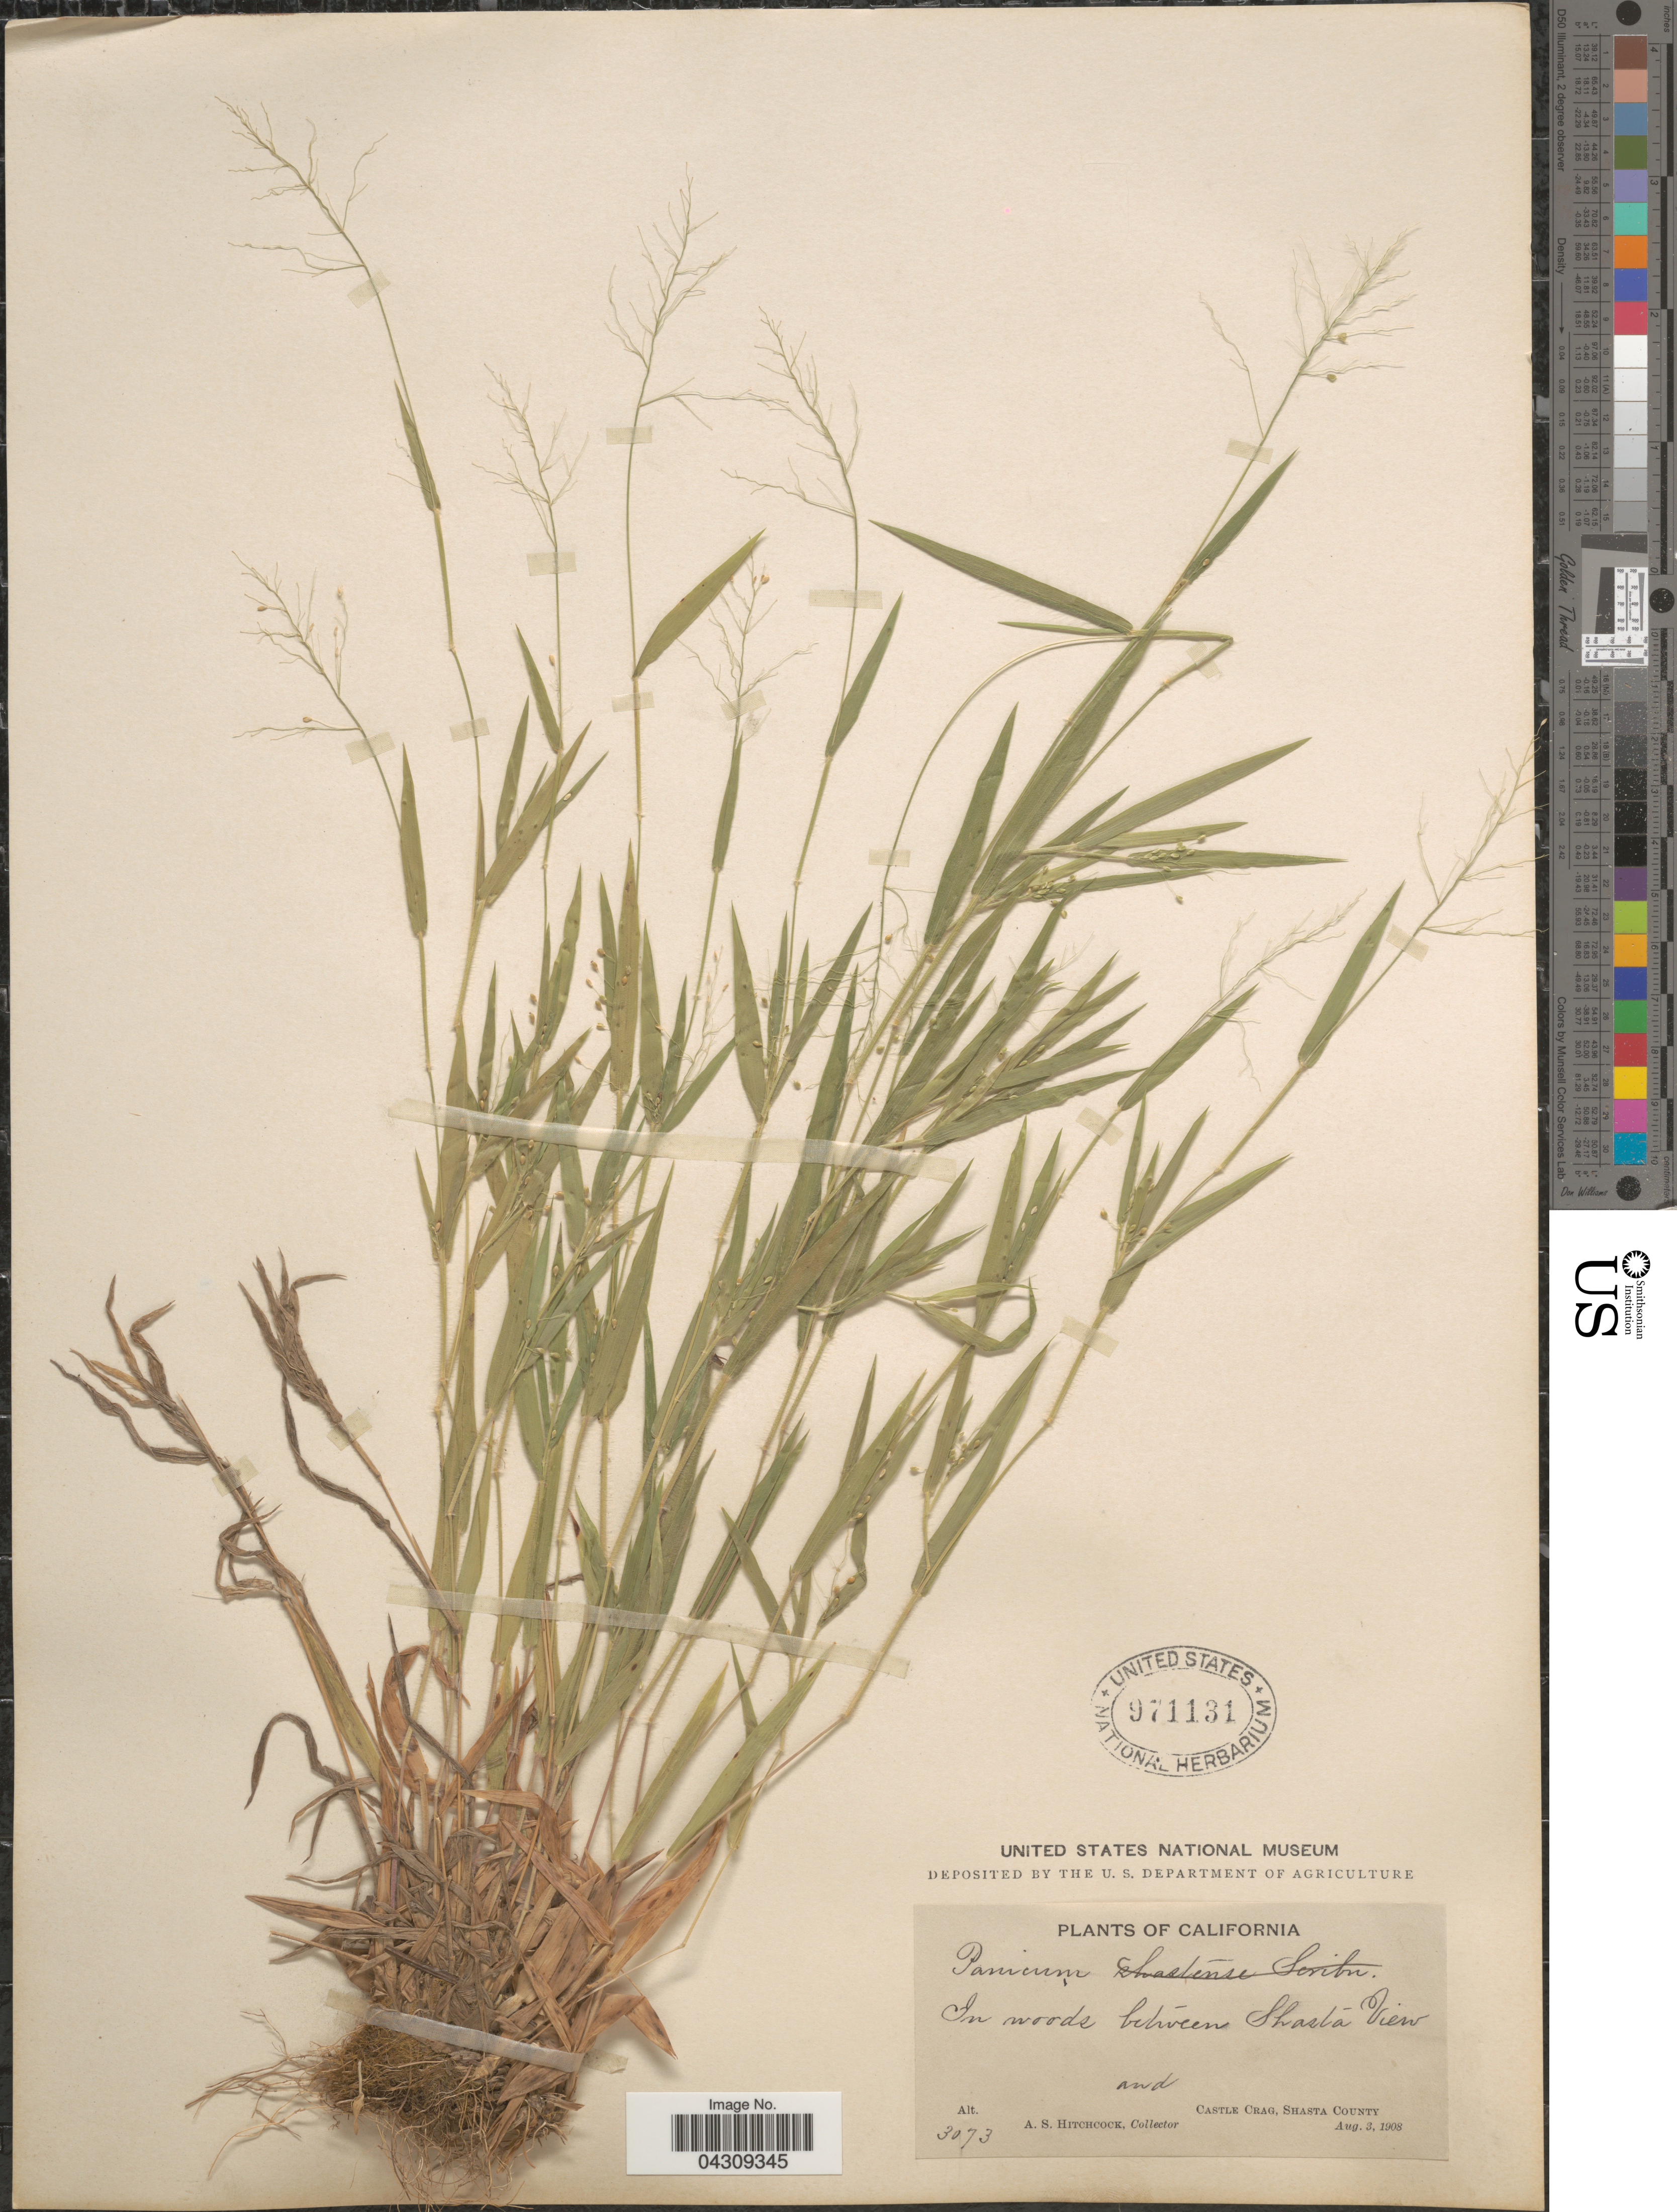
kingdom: Plantae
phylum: Tracheophyta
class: Liliopsida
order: Poales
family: Poaceae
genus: Dichanthelium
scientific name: Dichanthelium acuminatum var. acuminatum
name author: (Sw.) Gould & C.A. Clark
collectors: A. S. Hitchcock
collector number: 3073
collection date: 1908-08-03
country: United States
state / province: California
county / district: Shasta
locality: In woods between Shasta View and Castle Crag, Shasta County.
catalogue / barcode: US 971131